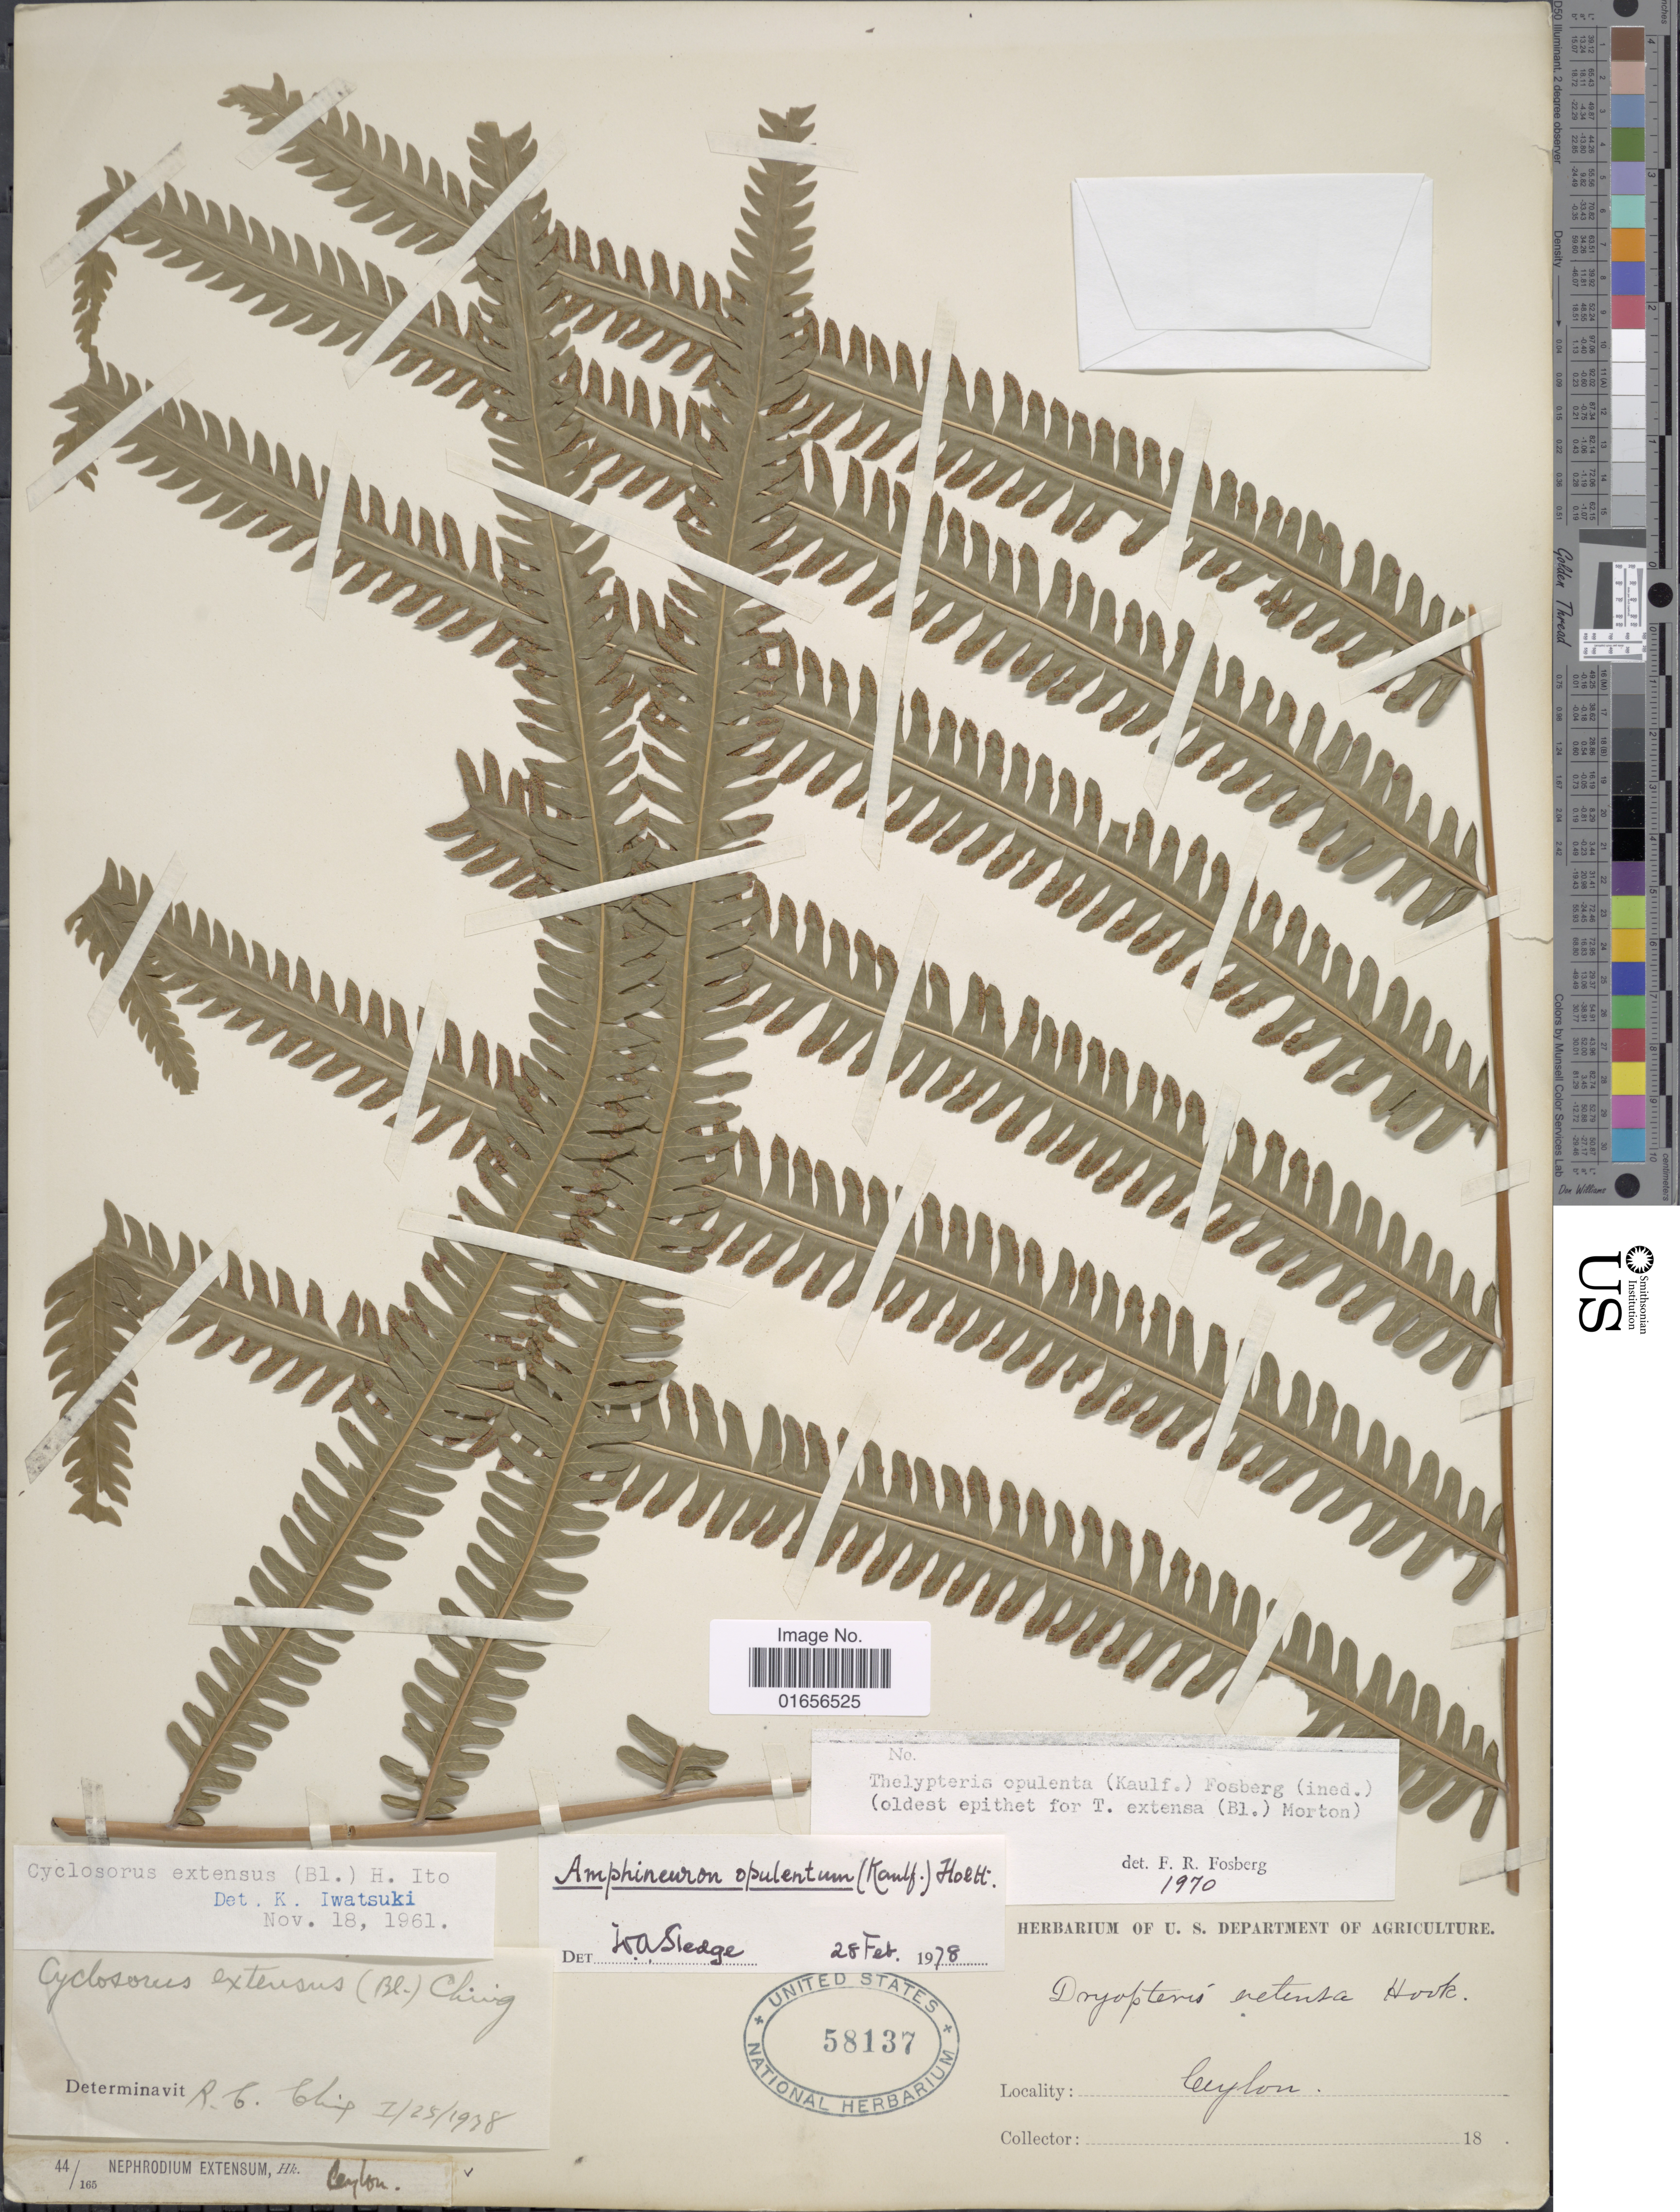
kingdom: Plantae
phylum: Tracheophyta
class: Polypodiopsida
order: Polypodiales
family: Thelypteridaceae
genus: Amphineuron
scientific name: Amphineuron opulentum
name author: (Kaulf.) Holttum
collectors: Facchini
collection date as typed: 18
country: Sri Lanka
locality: Ceylon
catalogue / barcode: US 58137